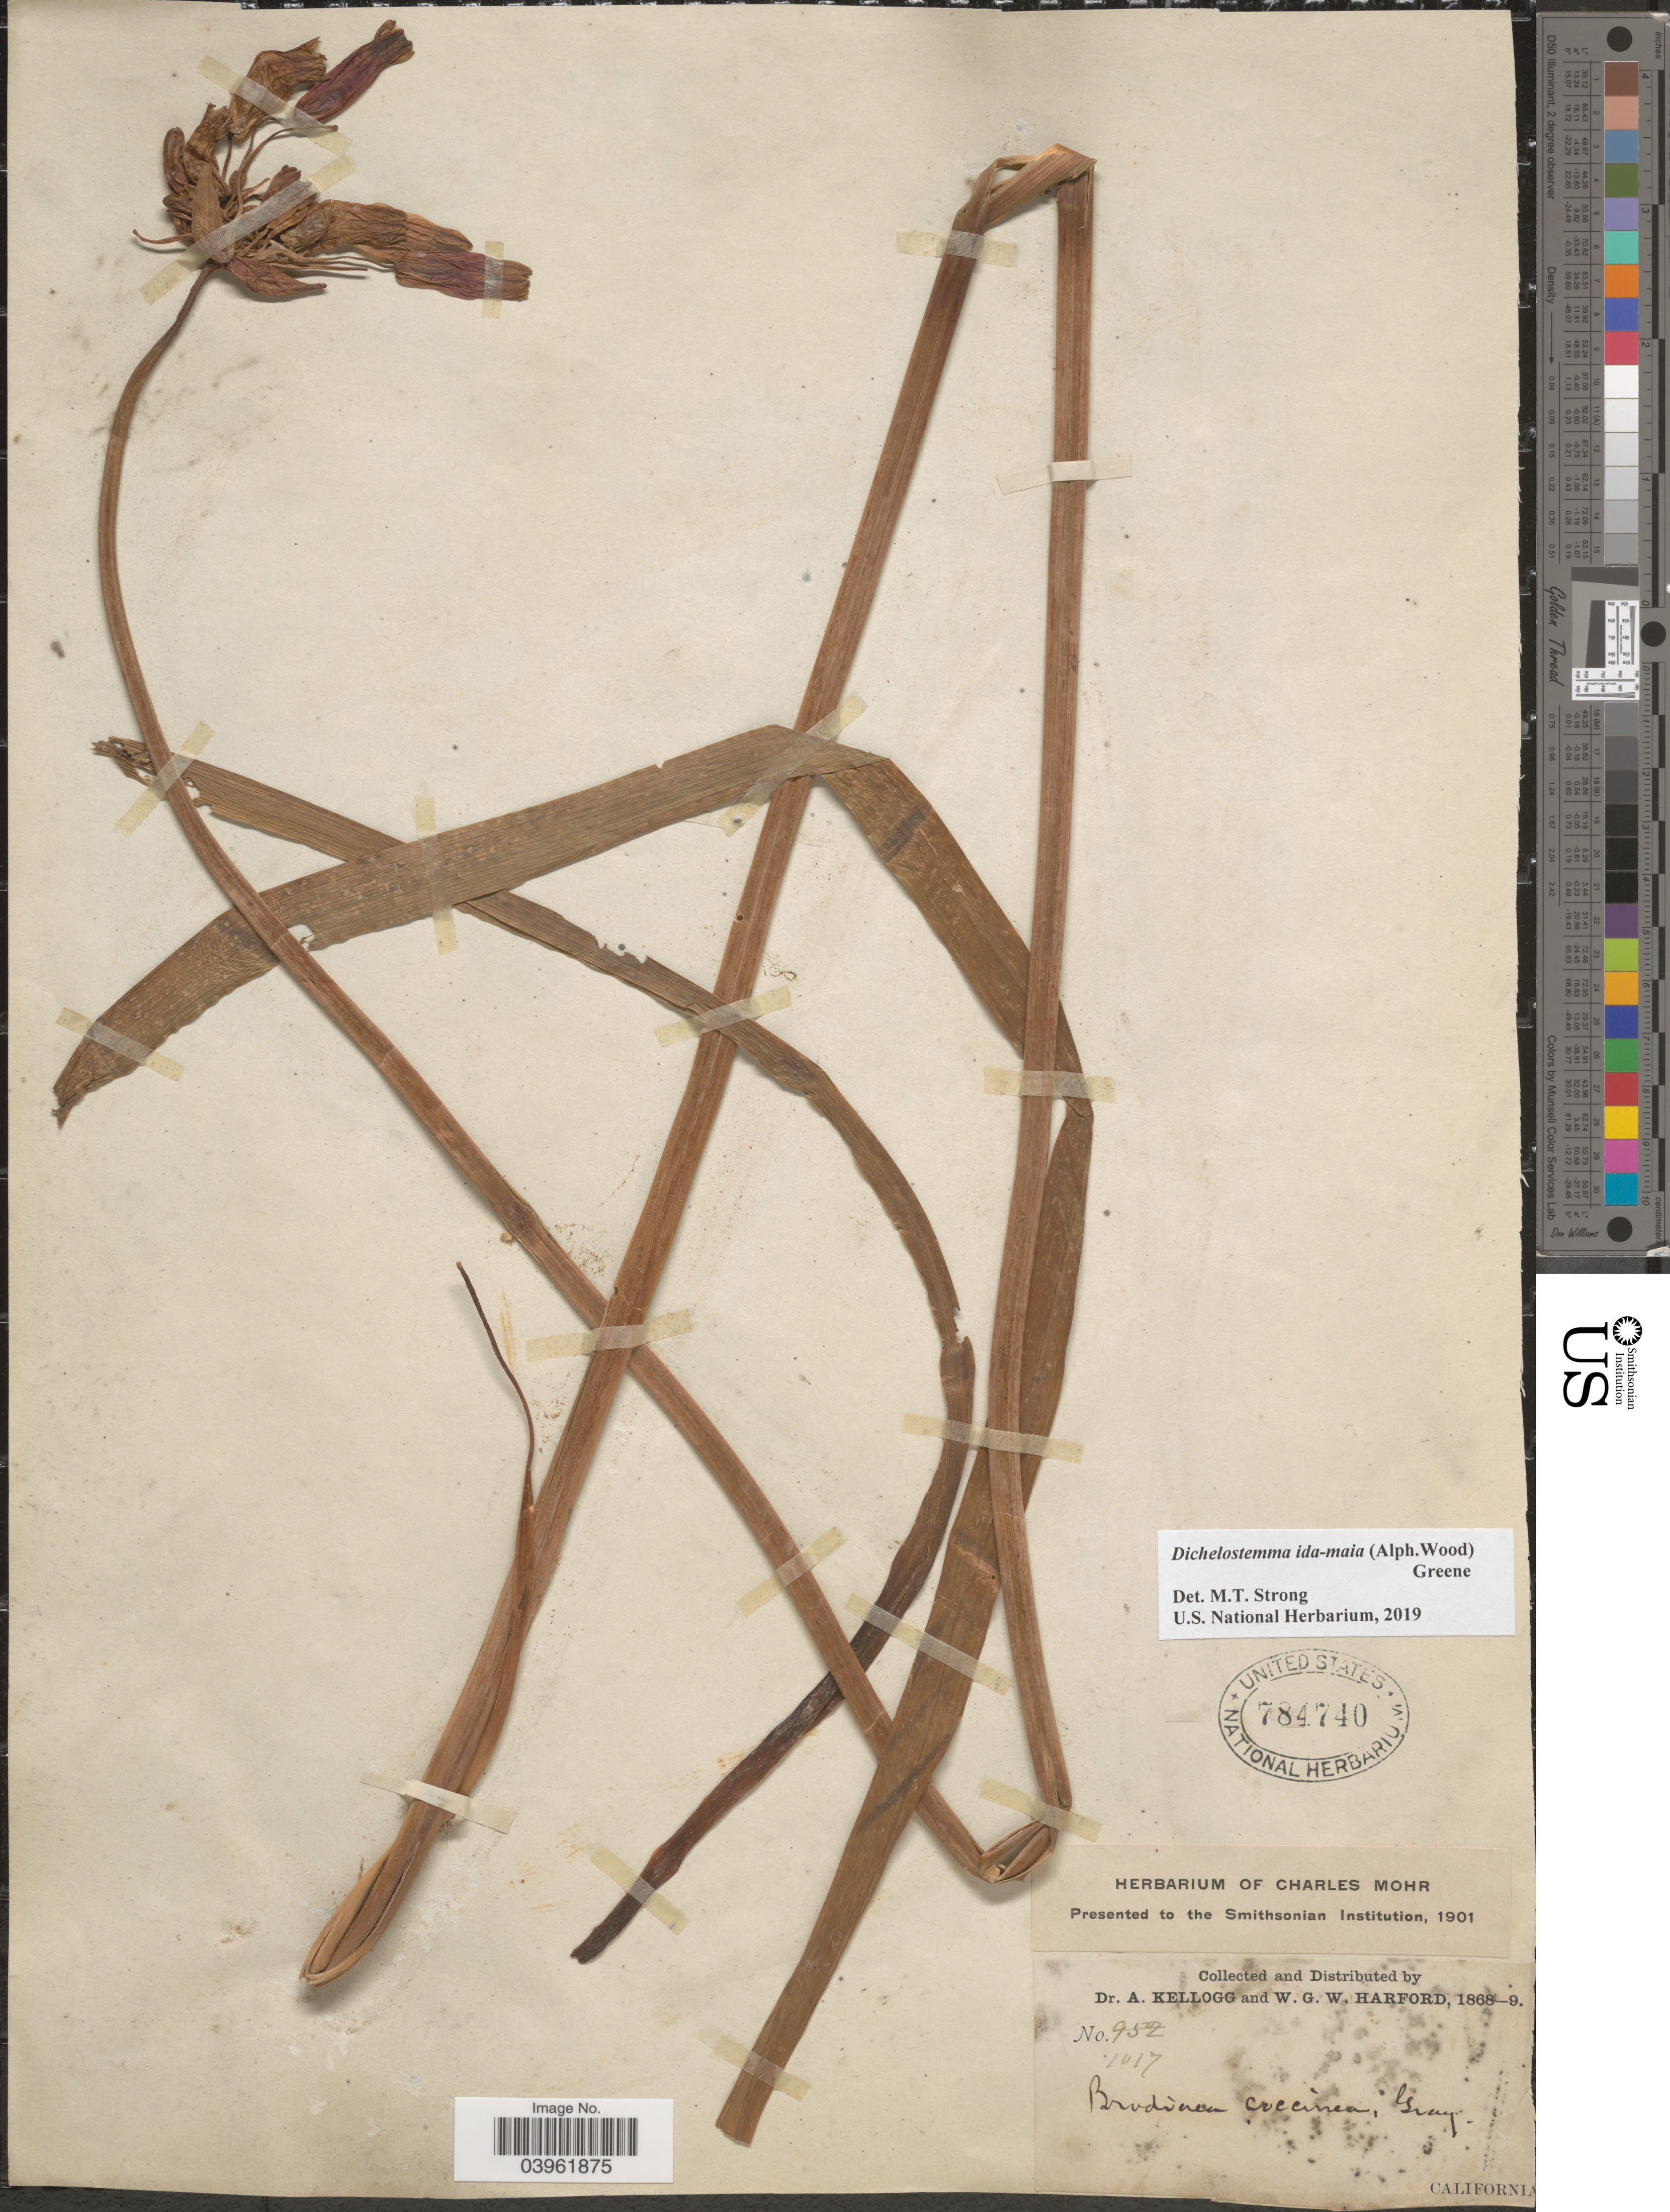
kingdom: Plantae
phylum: Tracheophyta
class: Liliopsida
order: Asparagales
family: Asparagaceae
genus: Dichelostemma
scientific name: Dichelostemma ida-maia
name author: (Alph. Wood) Greene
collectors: A. Kellogg & W. G. W. Harford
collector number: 1017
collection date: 1868/1869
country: United States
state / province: California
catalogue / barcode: US 784740